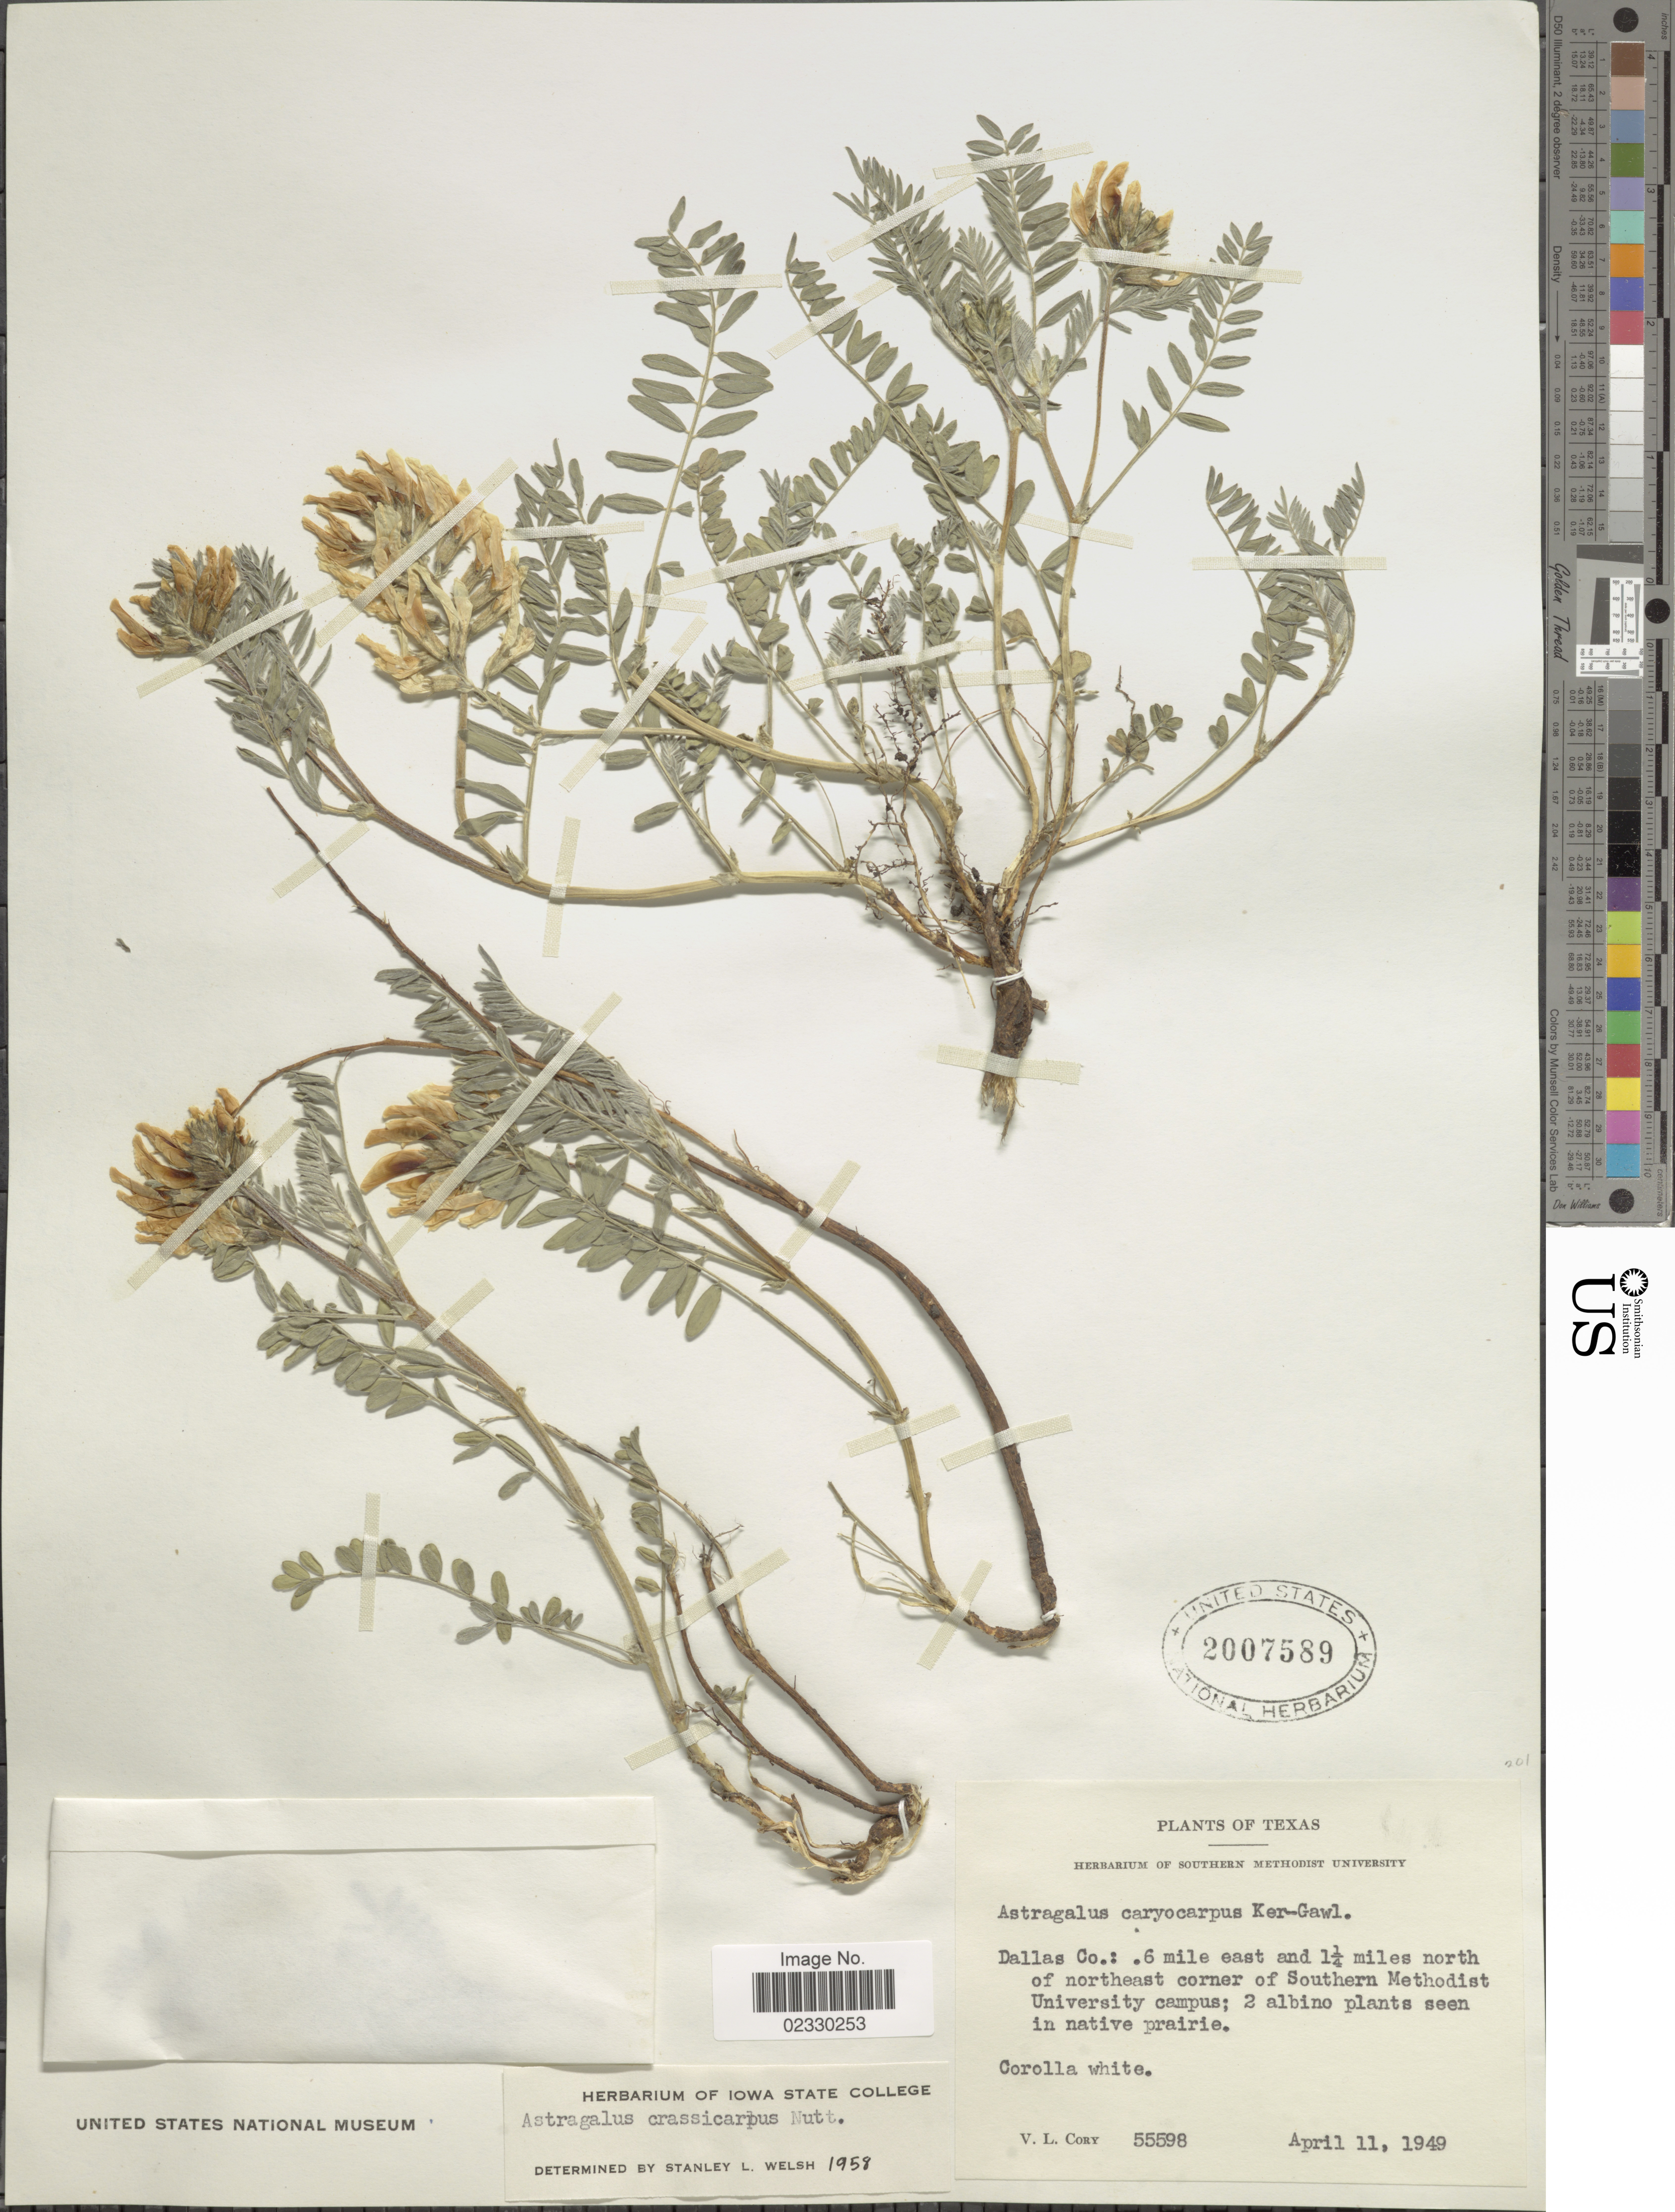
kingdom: Plantae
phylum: Tracheophyta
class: Magnoliopsida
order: Fabales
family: Fabaceae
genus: Astragalus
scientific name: Astragalus crassicarpus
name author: Nutt.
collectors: V. Cory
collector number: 55598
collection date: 1949-04-11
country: United States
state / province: Texas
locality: Dallas Co: 6 mile east and 1¼ miles north of northeast corner of Southern Methodist University campus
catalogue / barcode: US 2007589